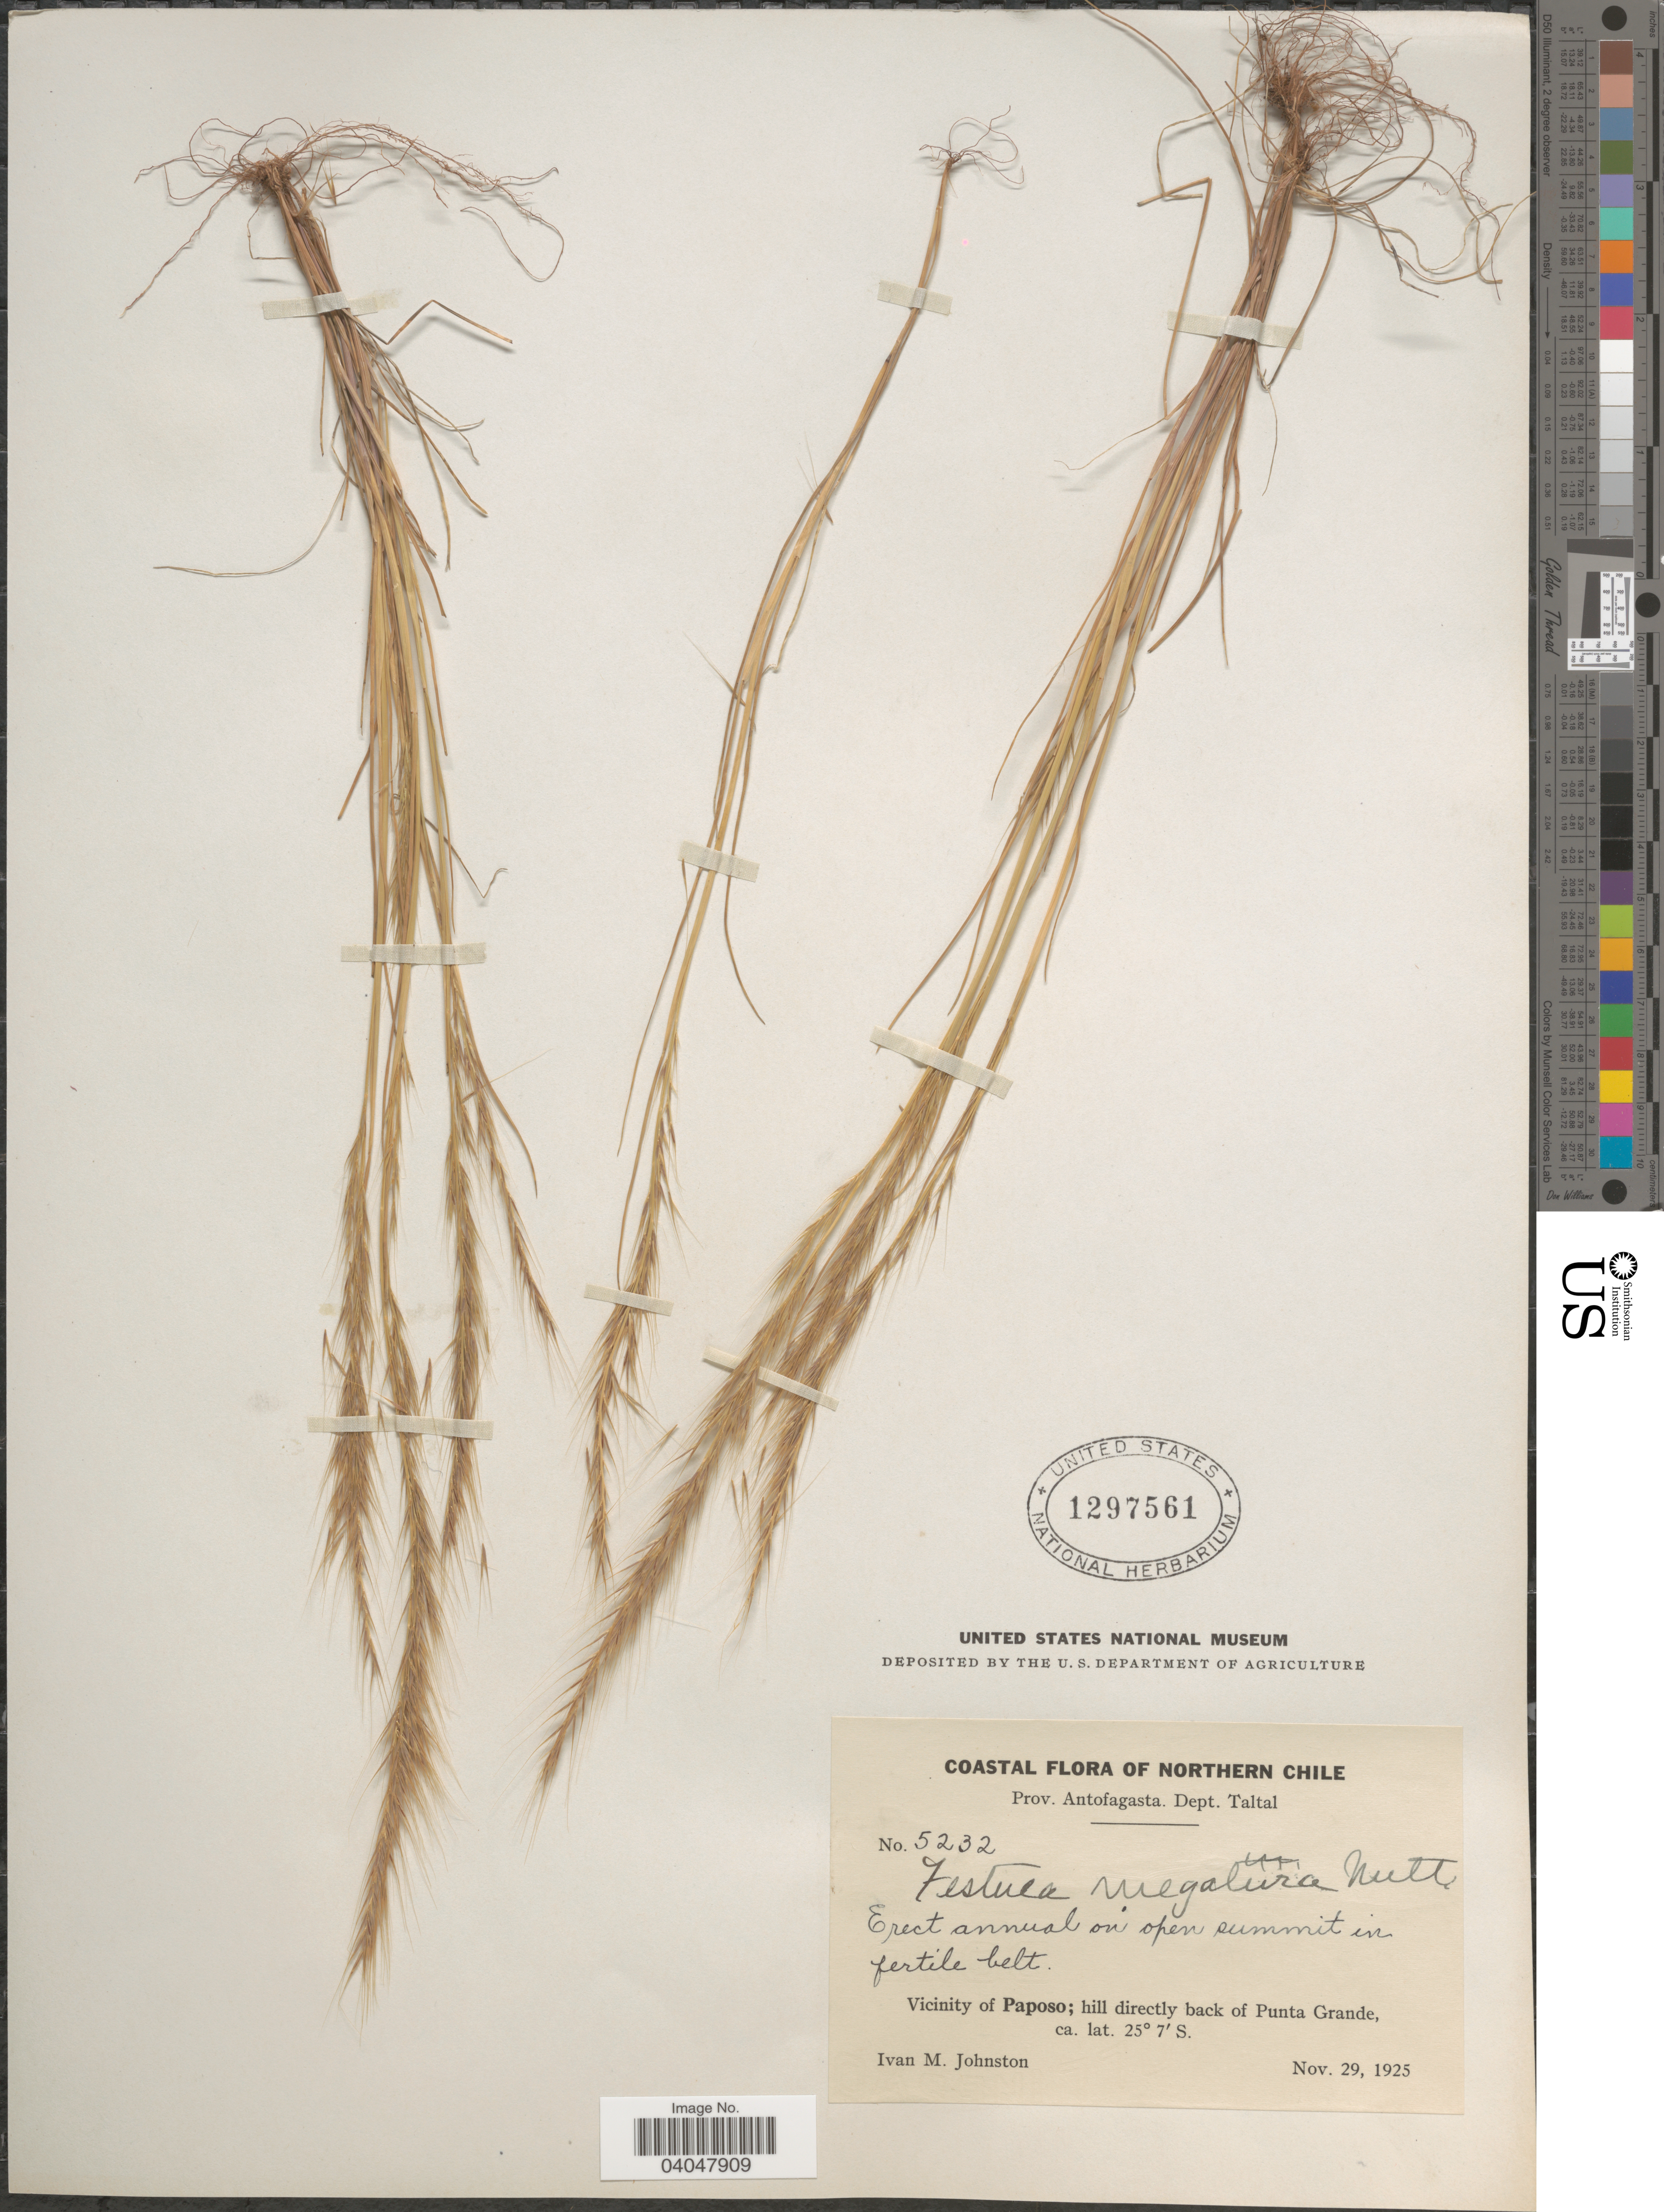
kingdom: Plantae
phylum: Tracheophyta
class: Liliopsida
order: Poales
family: Poaceae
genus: Festuca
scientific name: Festuca megalura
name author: Nutt.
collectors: I.M. Johnston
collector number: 5232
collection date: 1925-11-29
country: Chile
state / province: Antofagasta (II)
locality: Dept. Taltal. On open summit in fertile belt. Vicinity of Paposo; hill directly back of Punta Grande.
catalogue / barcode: US 1297561